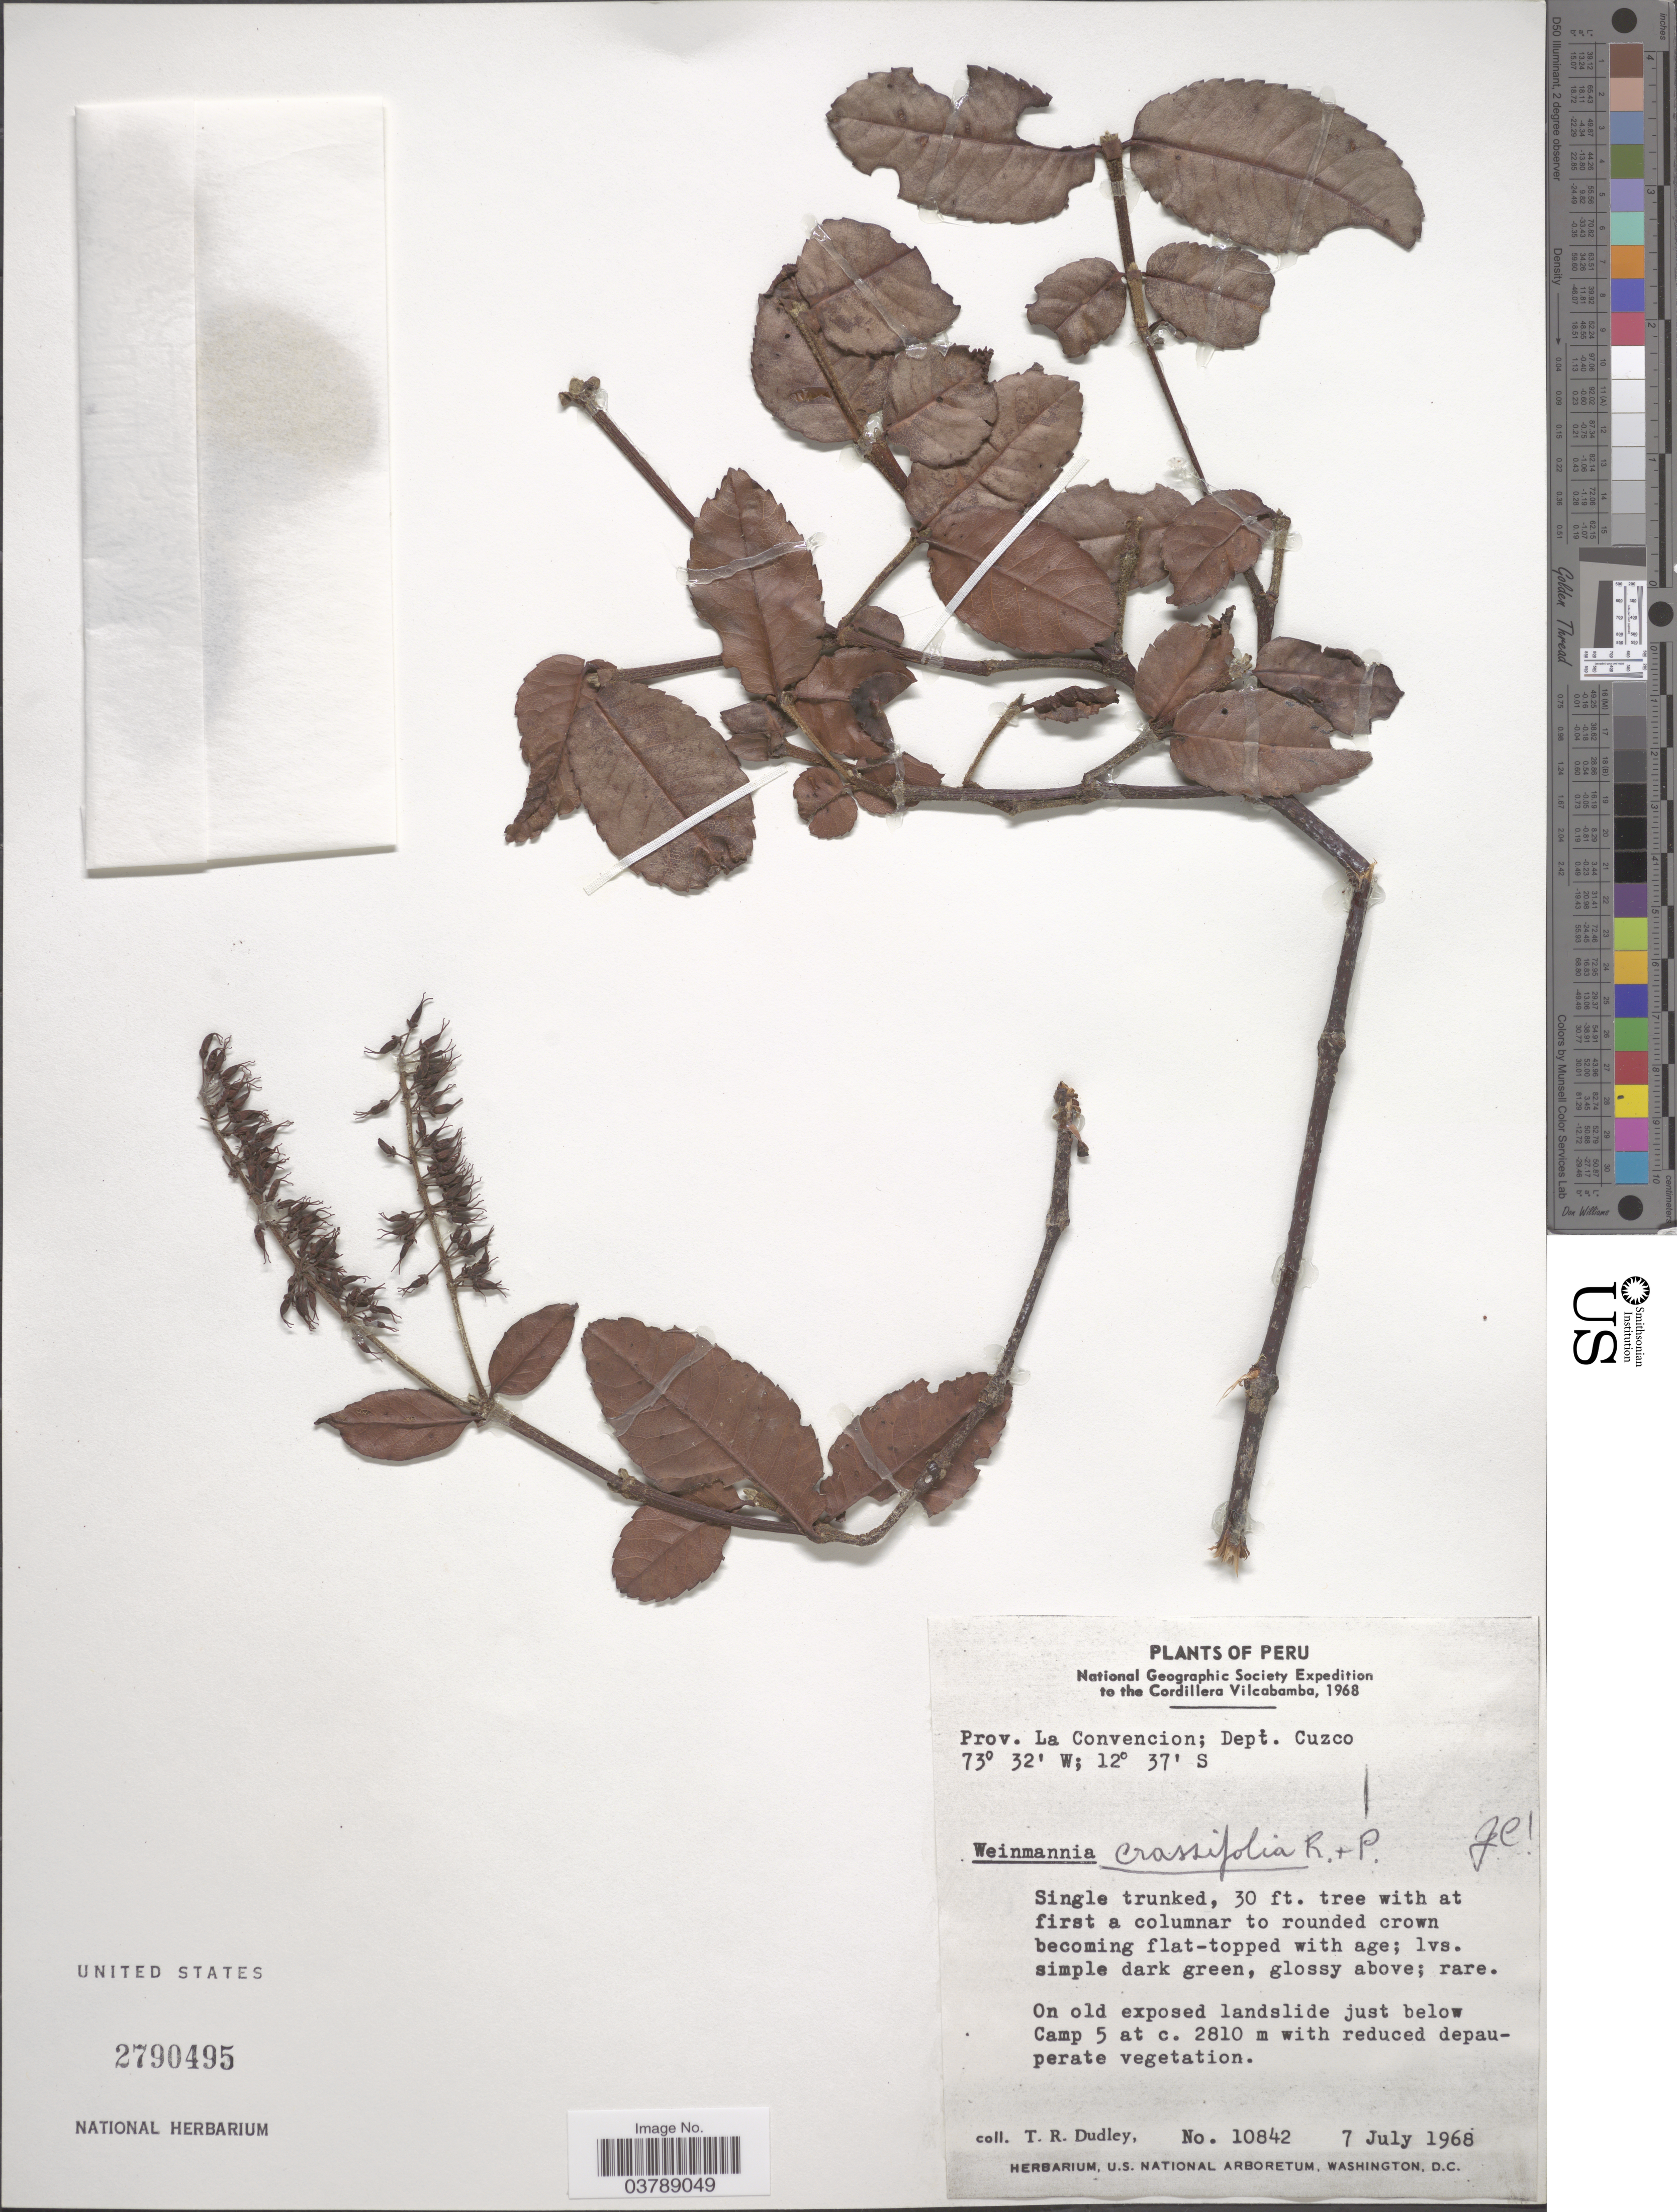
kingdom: Plantae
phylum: Tracheophyta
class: Magnoliopsida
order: Oxalidales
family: Cunoniaceae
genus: Weinmannia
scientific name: Weinmannia crassifolia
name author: Ruiz & Pav.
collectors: T. R. Dudley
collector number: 10842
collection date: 1968-07-07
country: Peru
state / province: Cusco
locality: Cordillera Vilcabamba. Prov. La Convencion; Dept. Cuzco. On exposed landslide below Camp 5.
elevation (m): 2810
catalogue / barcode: US 2790495